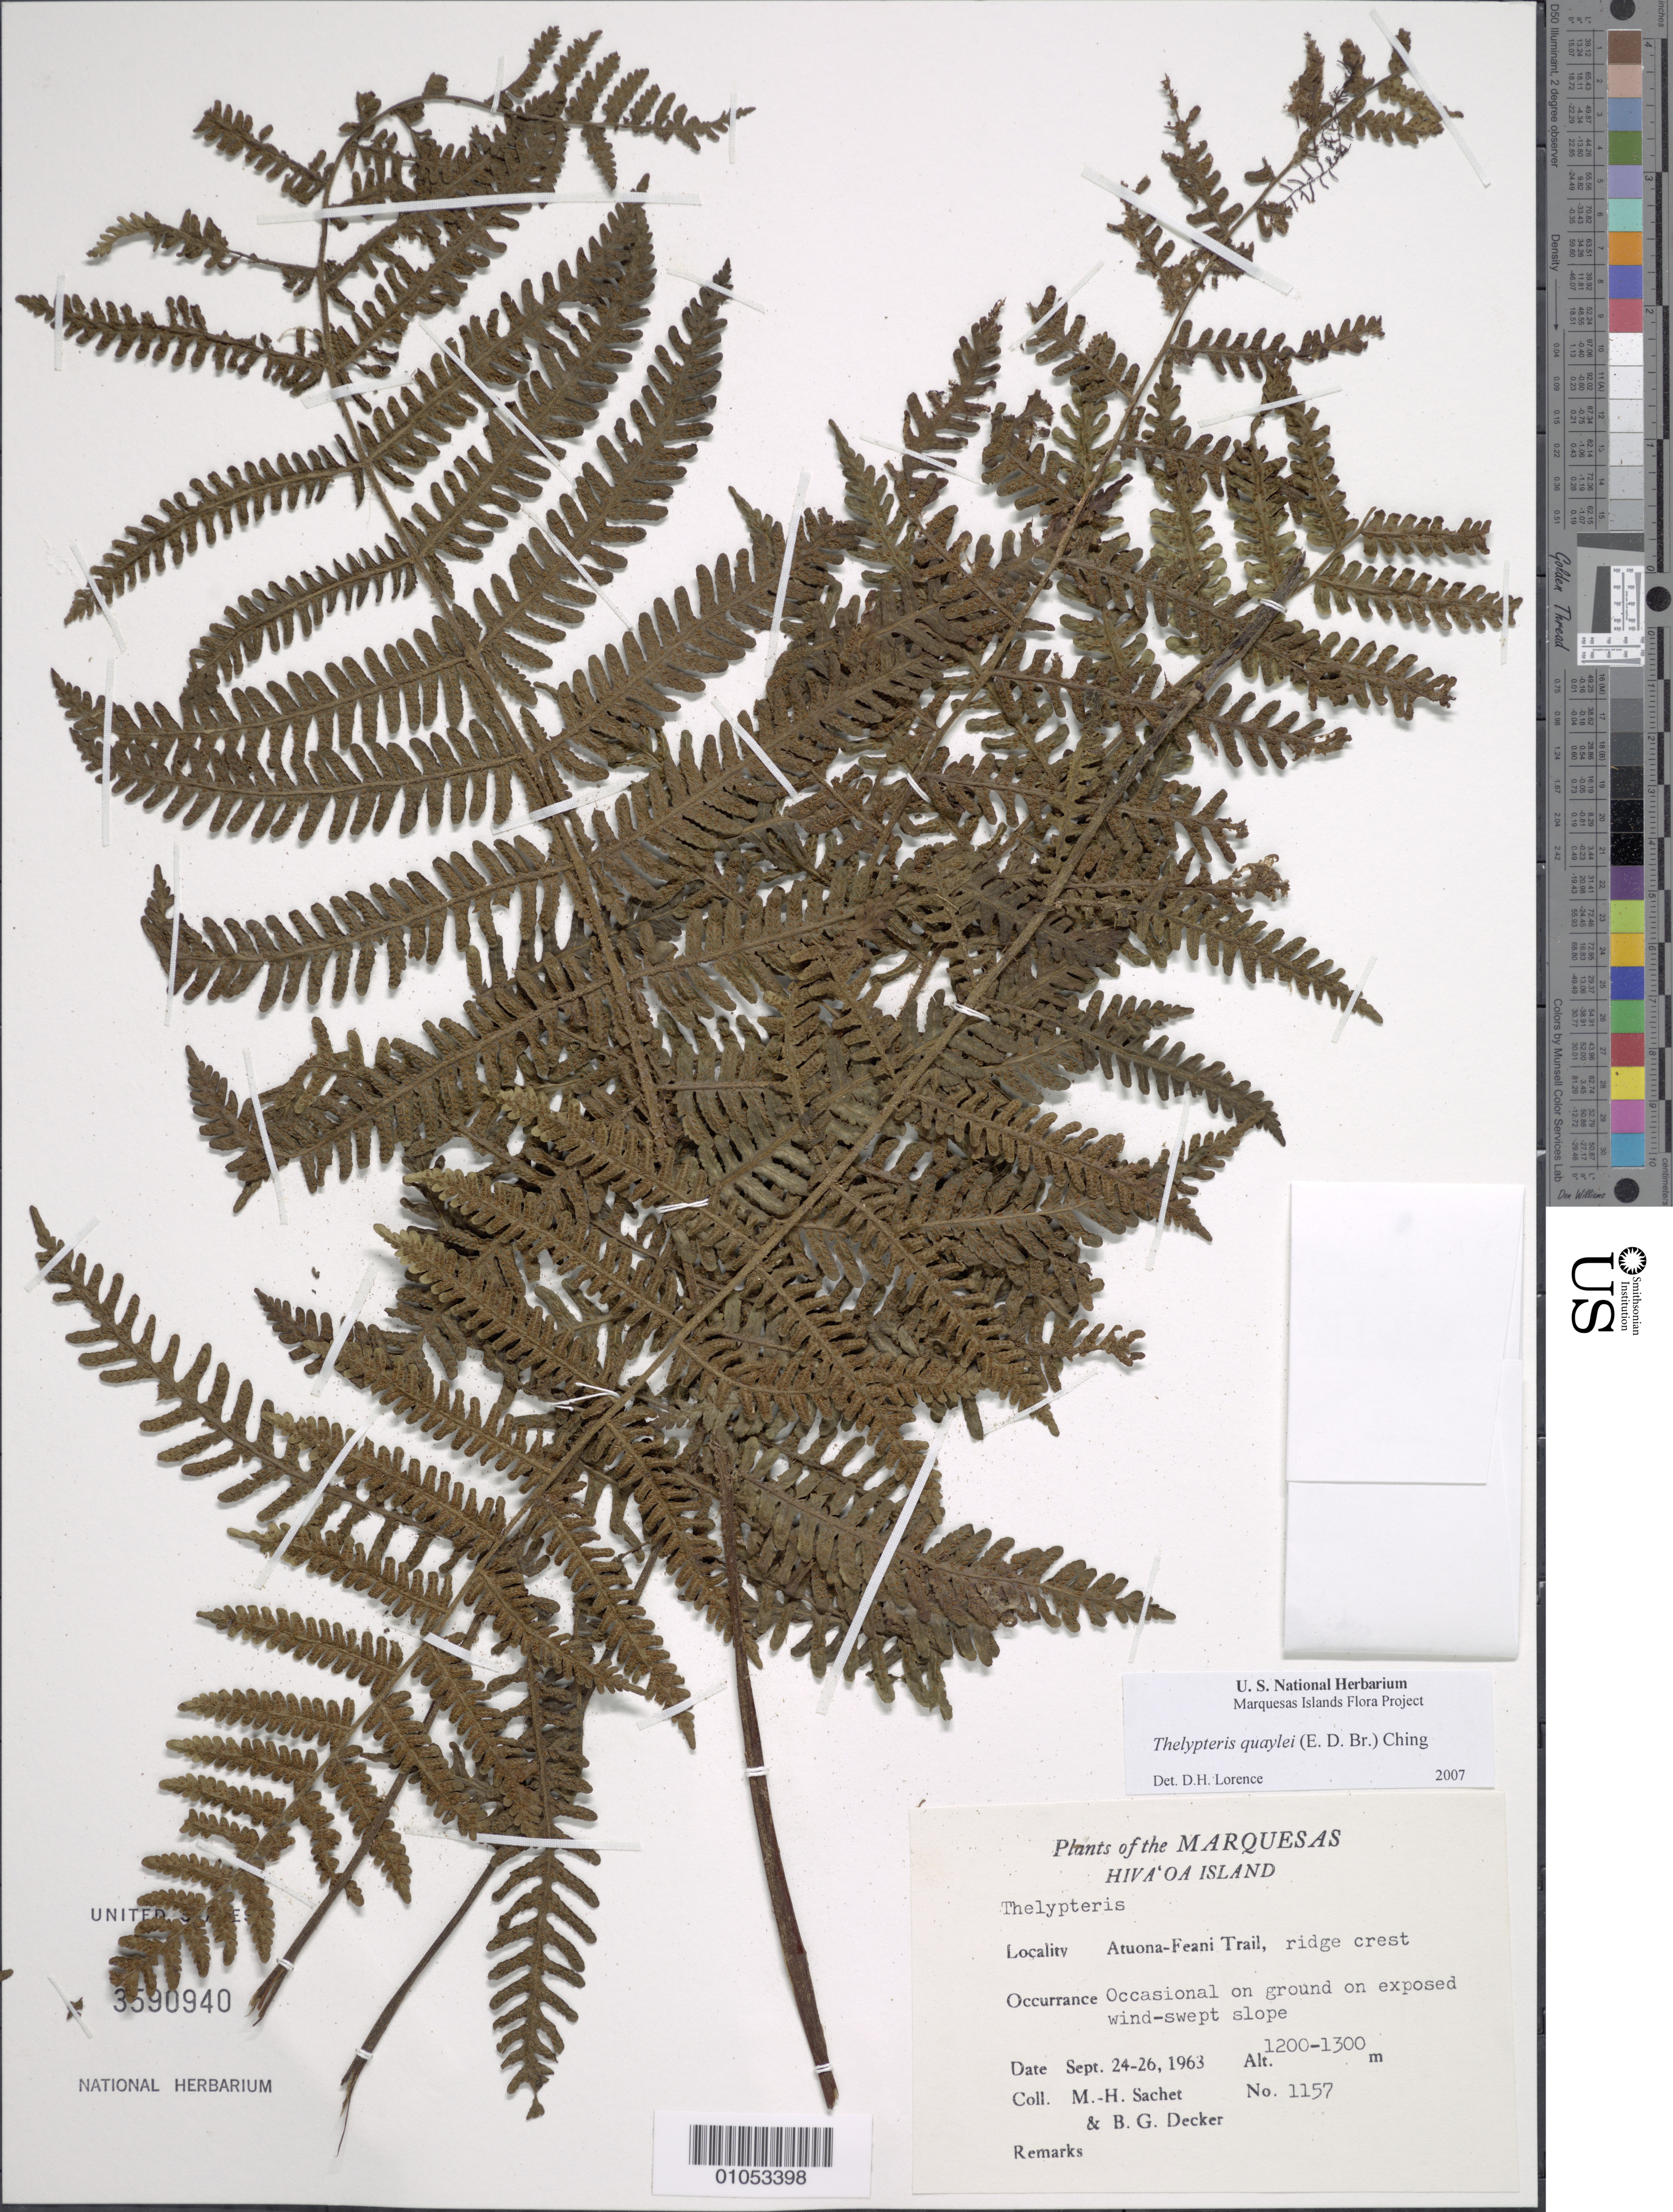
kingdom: Plantae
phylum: Tracheophyta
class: Polypodiopsida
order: Polypodiales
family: Thelypteridaceae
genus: Coryphopteris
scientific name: Coryphopteris quaylei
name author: (E.D. Br.) Holttum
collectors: M.-H. Sachet & B. G. Decker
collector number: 1157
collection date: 1963-09-24/1963-09-26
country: French Polynesia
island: Hiva Oa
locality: Atuona-Feani Trail, ridge crest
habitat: Occasional on ground on exposed wind-swept slope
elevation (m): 1200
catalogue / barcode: US 3590940